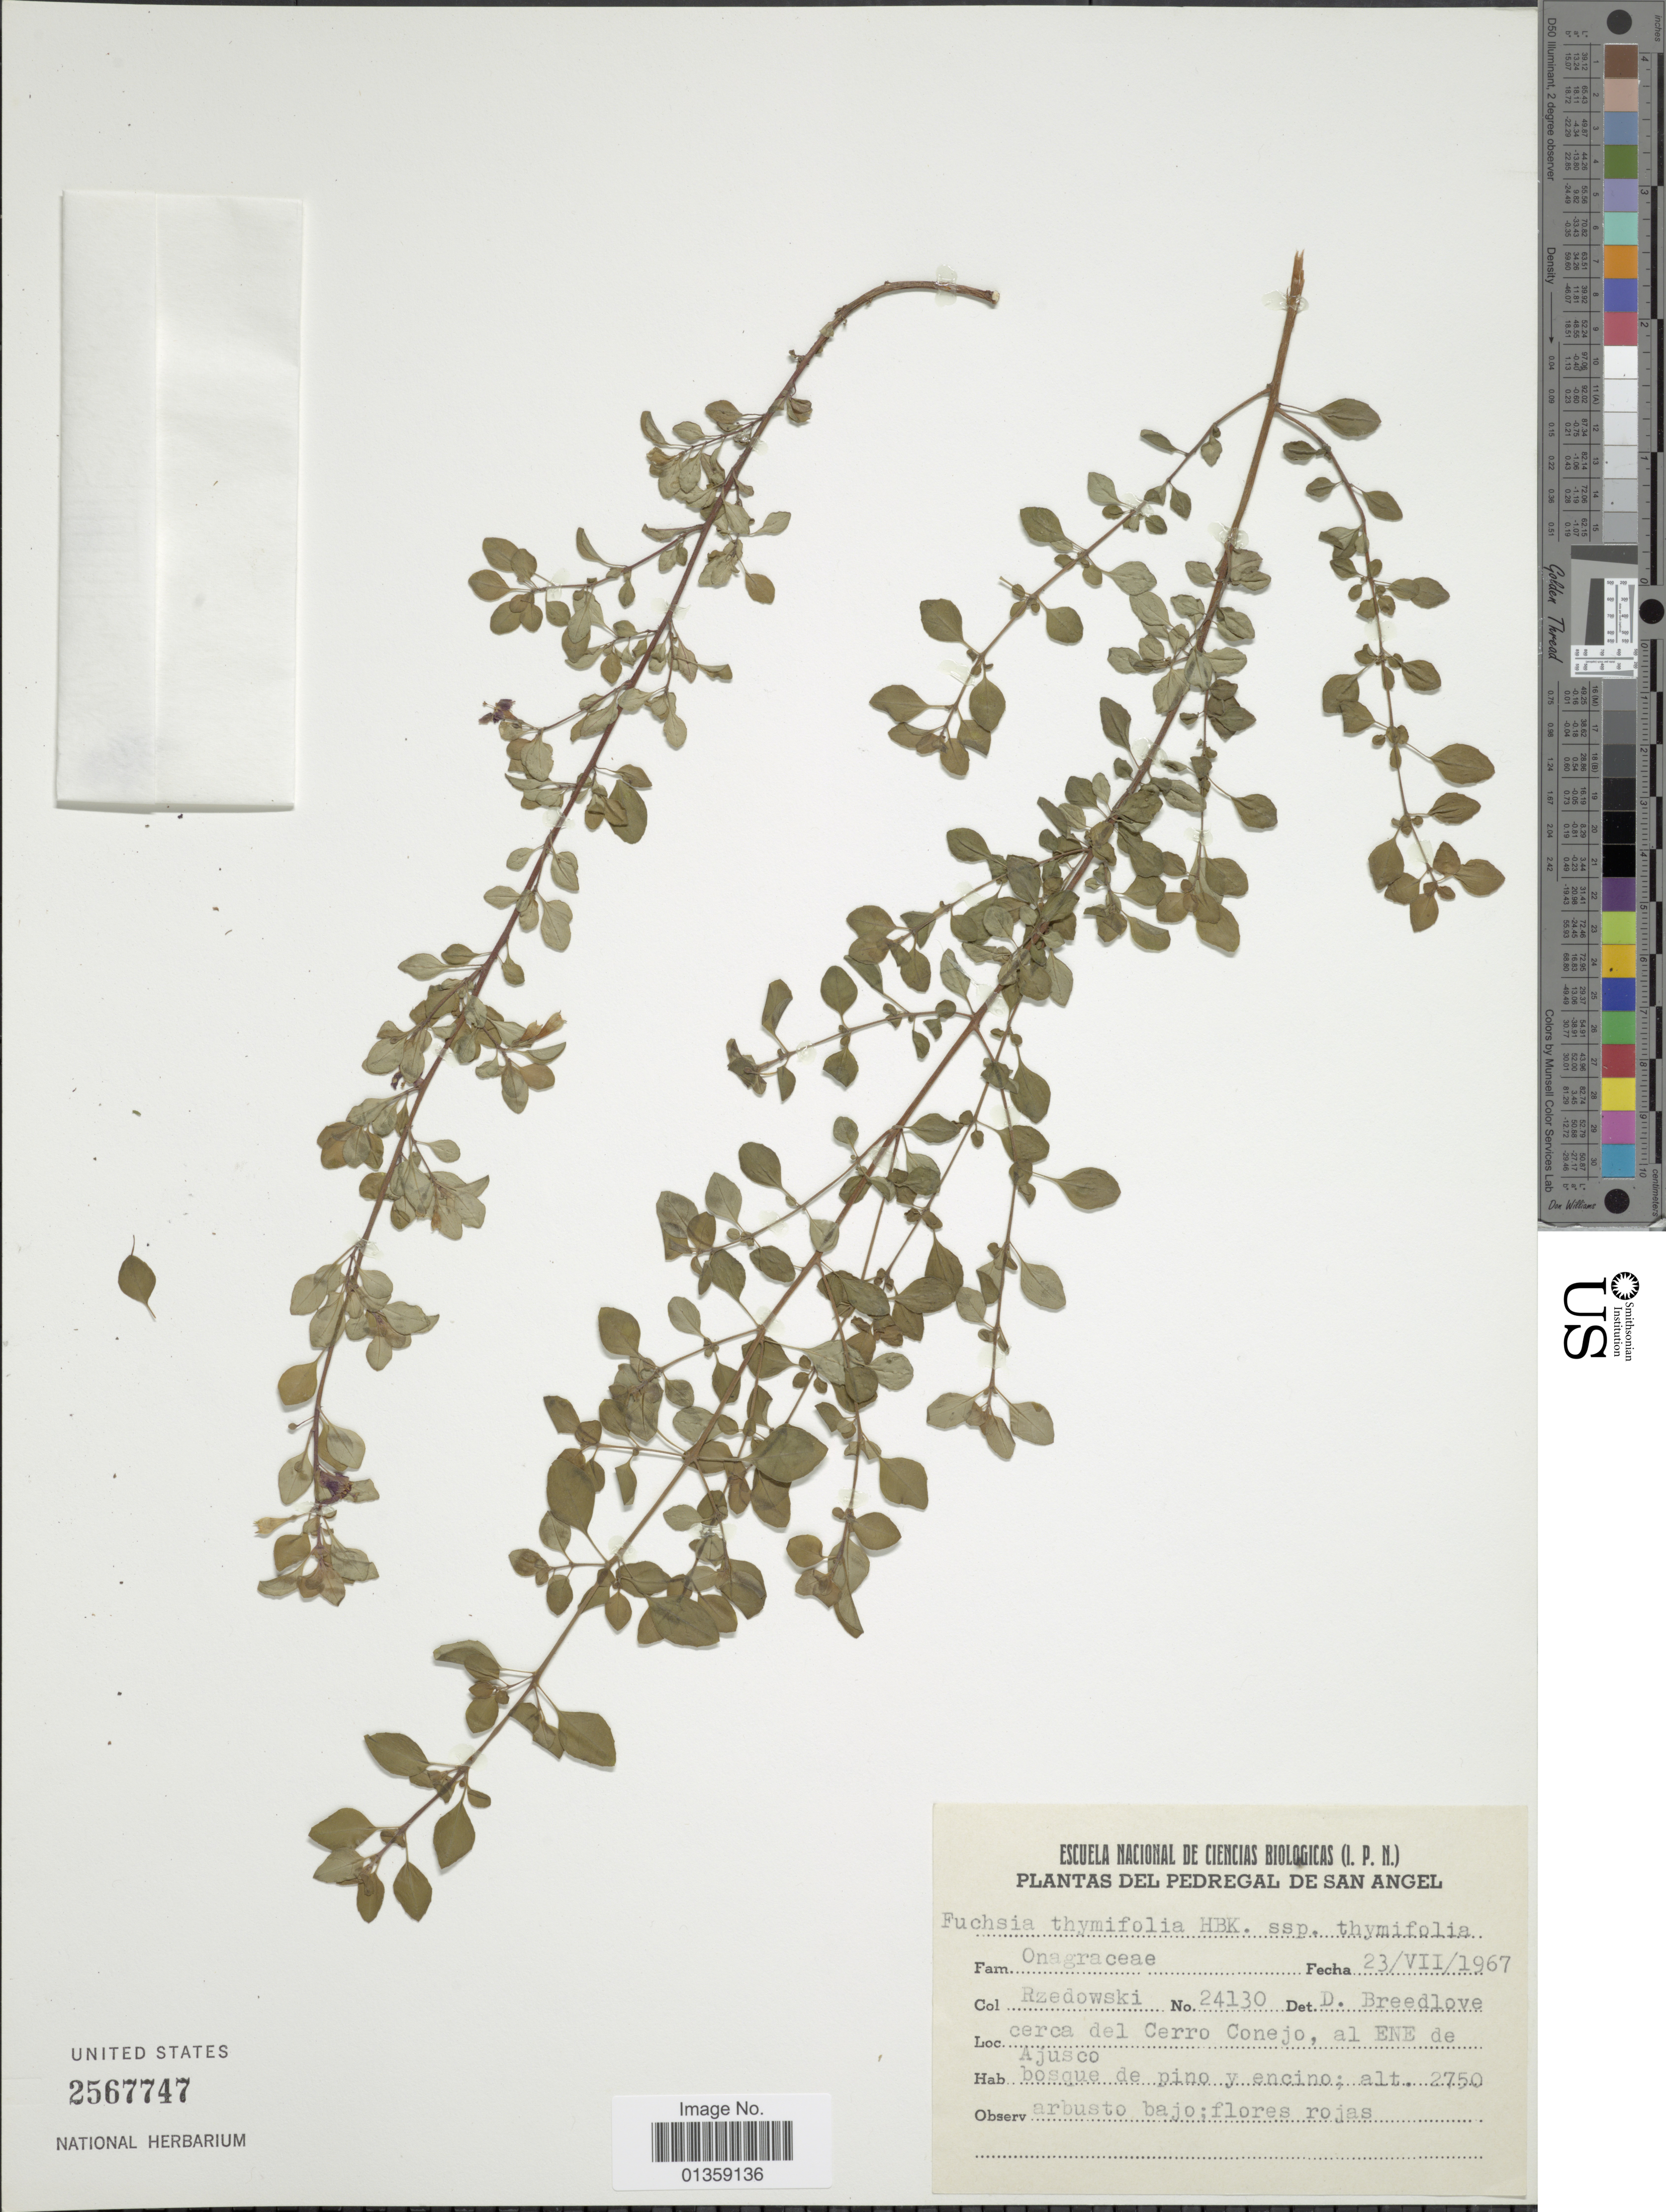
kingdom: Plantae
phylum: Tracheophyta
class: Magnoliopsida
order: Myrtales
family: Onagraceae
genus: Fuchsia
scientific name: Fuchsia thymifolia subsp. thymifolia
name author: Kunth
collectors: Rzedowski, --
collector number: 24130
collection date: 1967-07-23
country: Mexico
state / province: Distrito Federal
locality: Del Pedregal De San Angel, cerca del Cerro Conejo, al ENE de Ajusco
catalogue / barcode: US 2567747